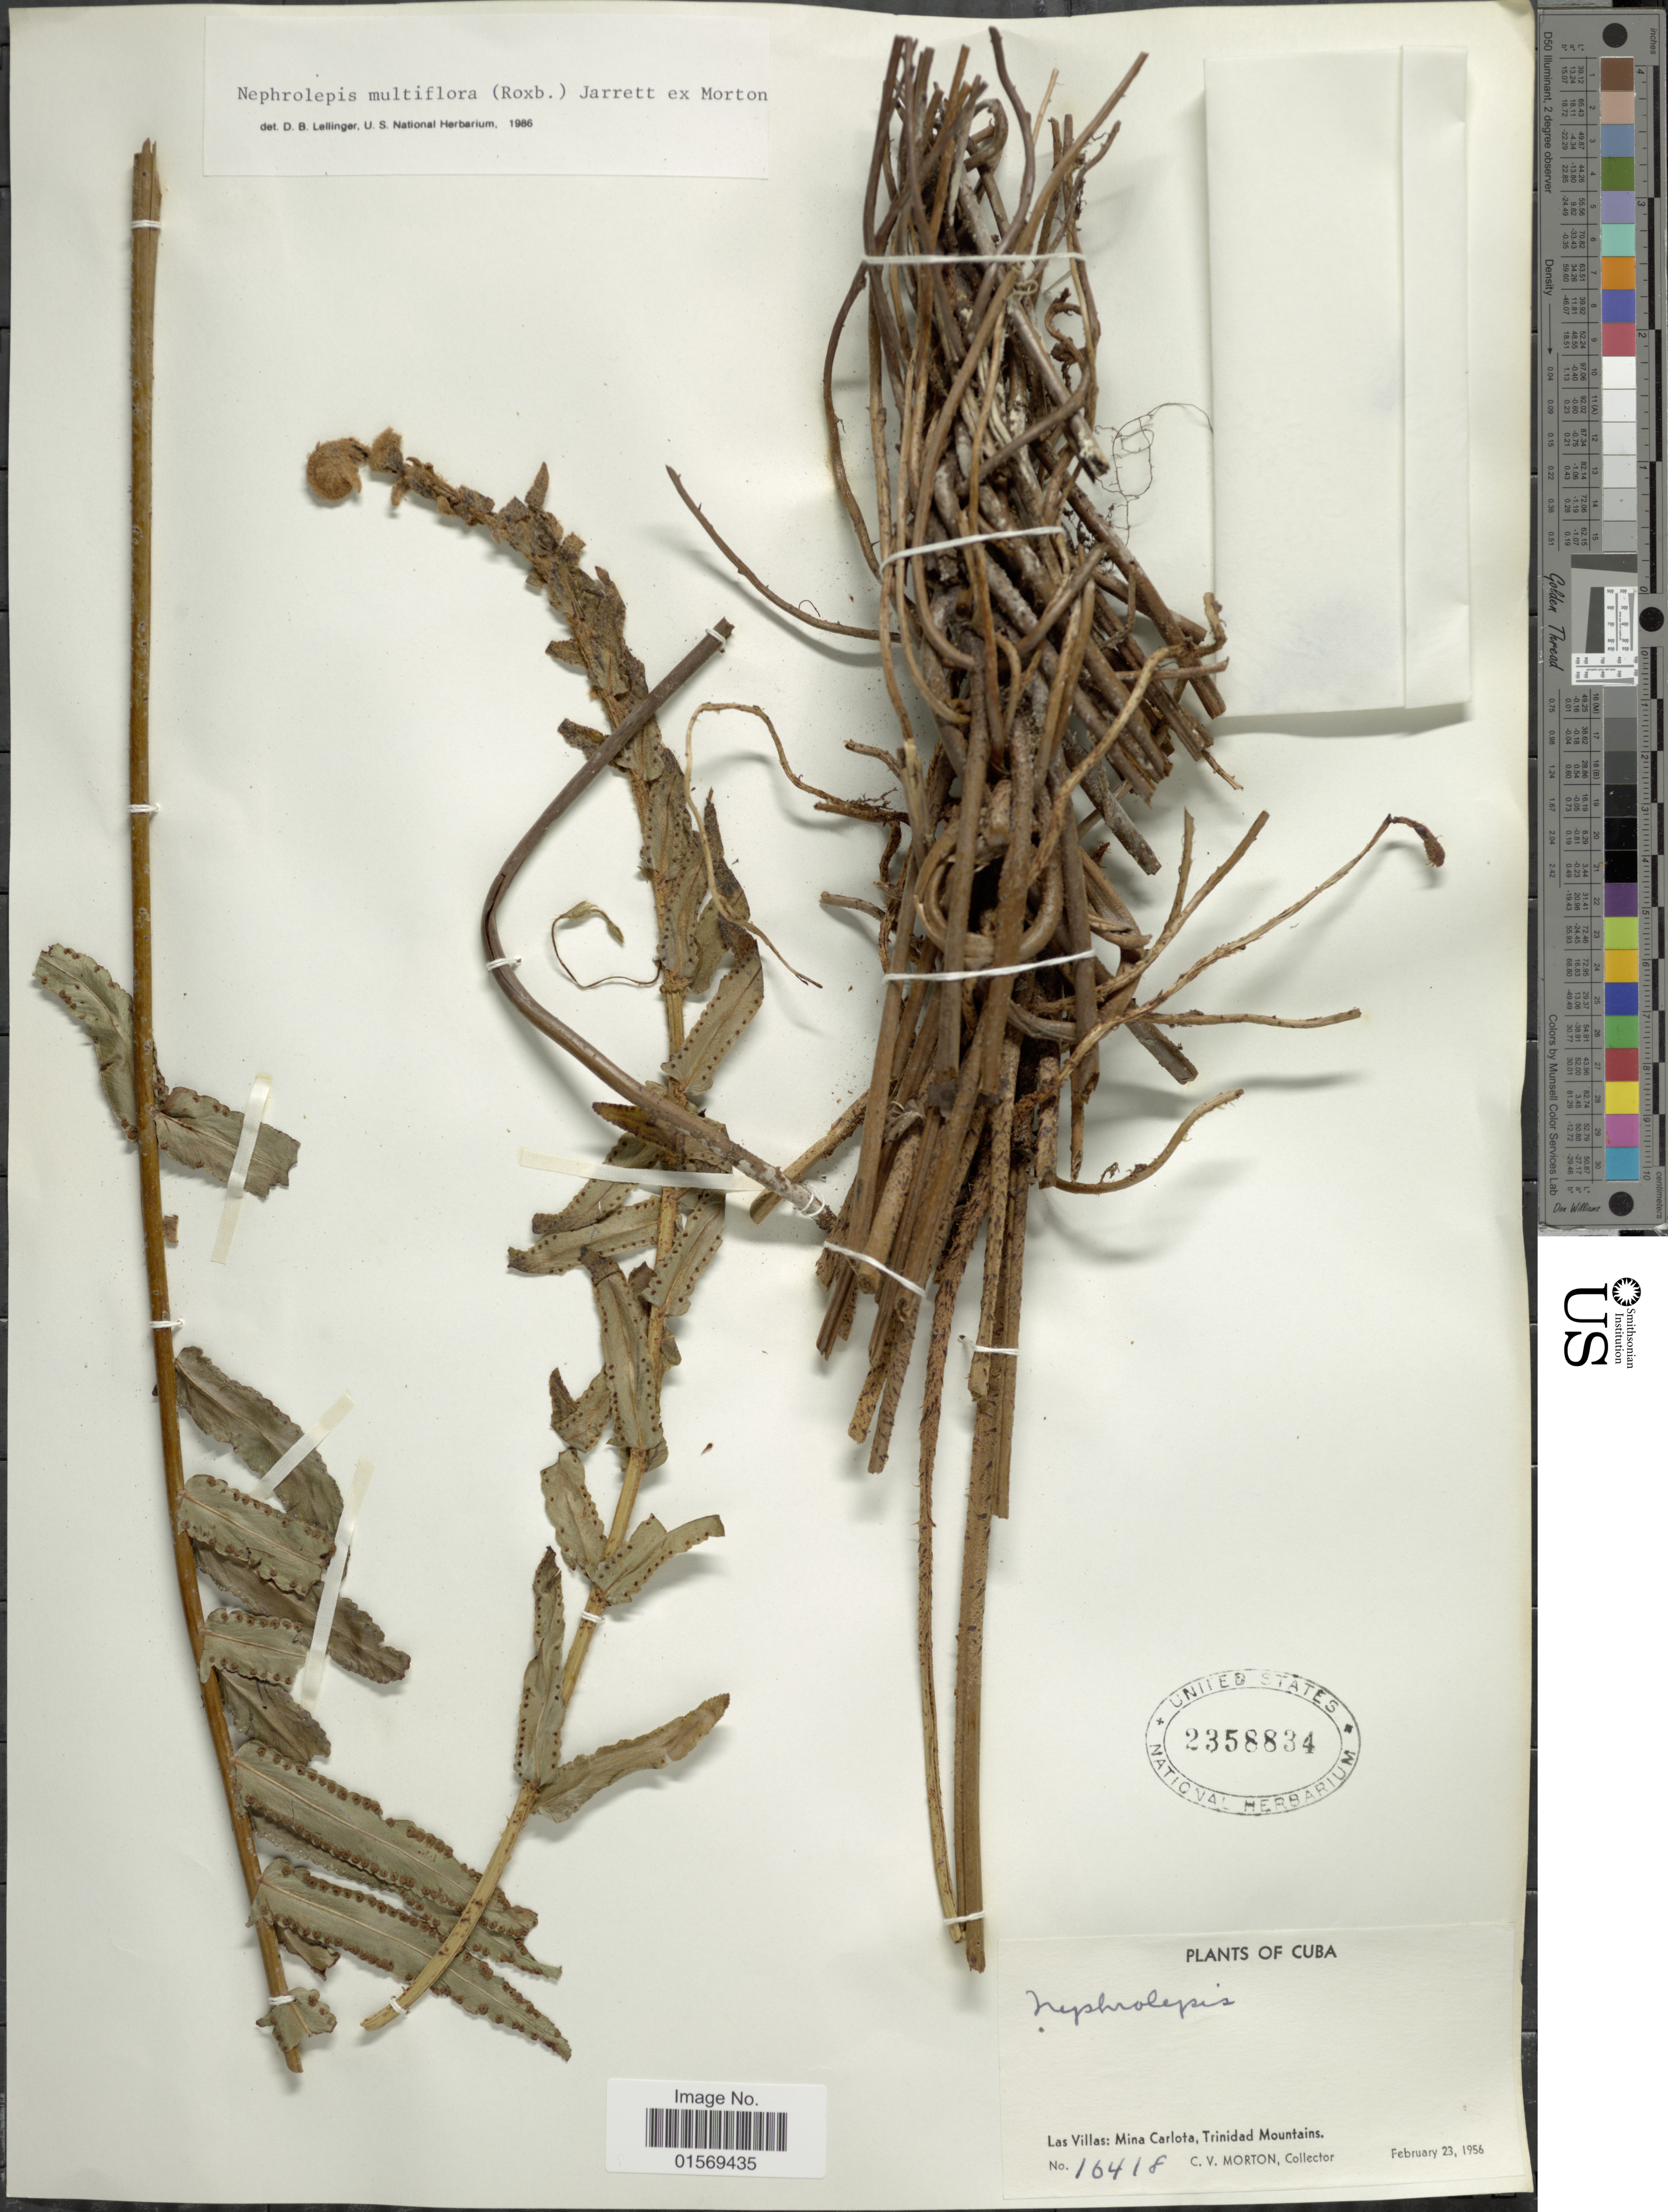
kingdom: Plantae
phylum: Tracheophyta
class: Polypodiopsida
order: Polypodiales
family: Nephrolepidaceae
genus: Nephrolepis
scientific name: Nephrolepis multiflora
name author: (Roxb.) F.M. Jarrett ex C.V. Morton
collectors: C. V. Morton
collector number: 16418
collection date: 1956-02-23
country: Cuba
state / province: Las Villas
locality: Cuba, Las Villas: Mina Carlota, Trinidad Mountains.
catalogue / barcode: US 2358834